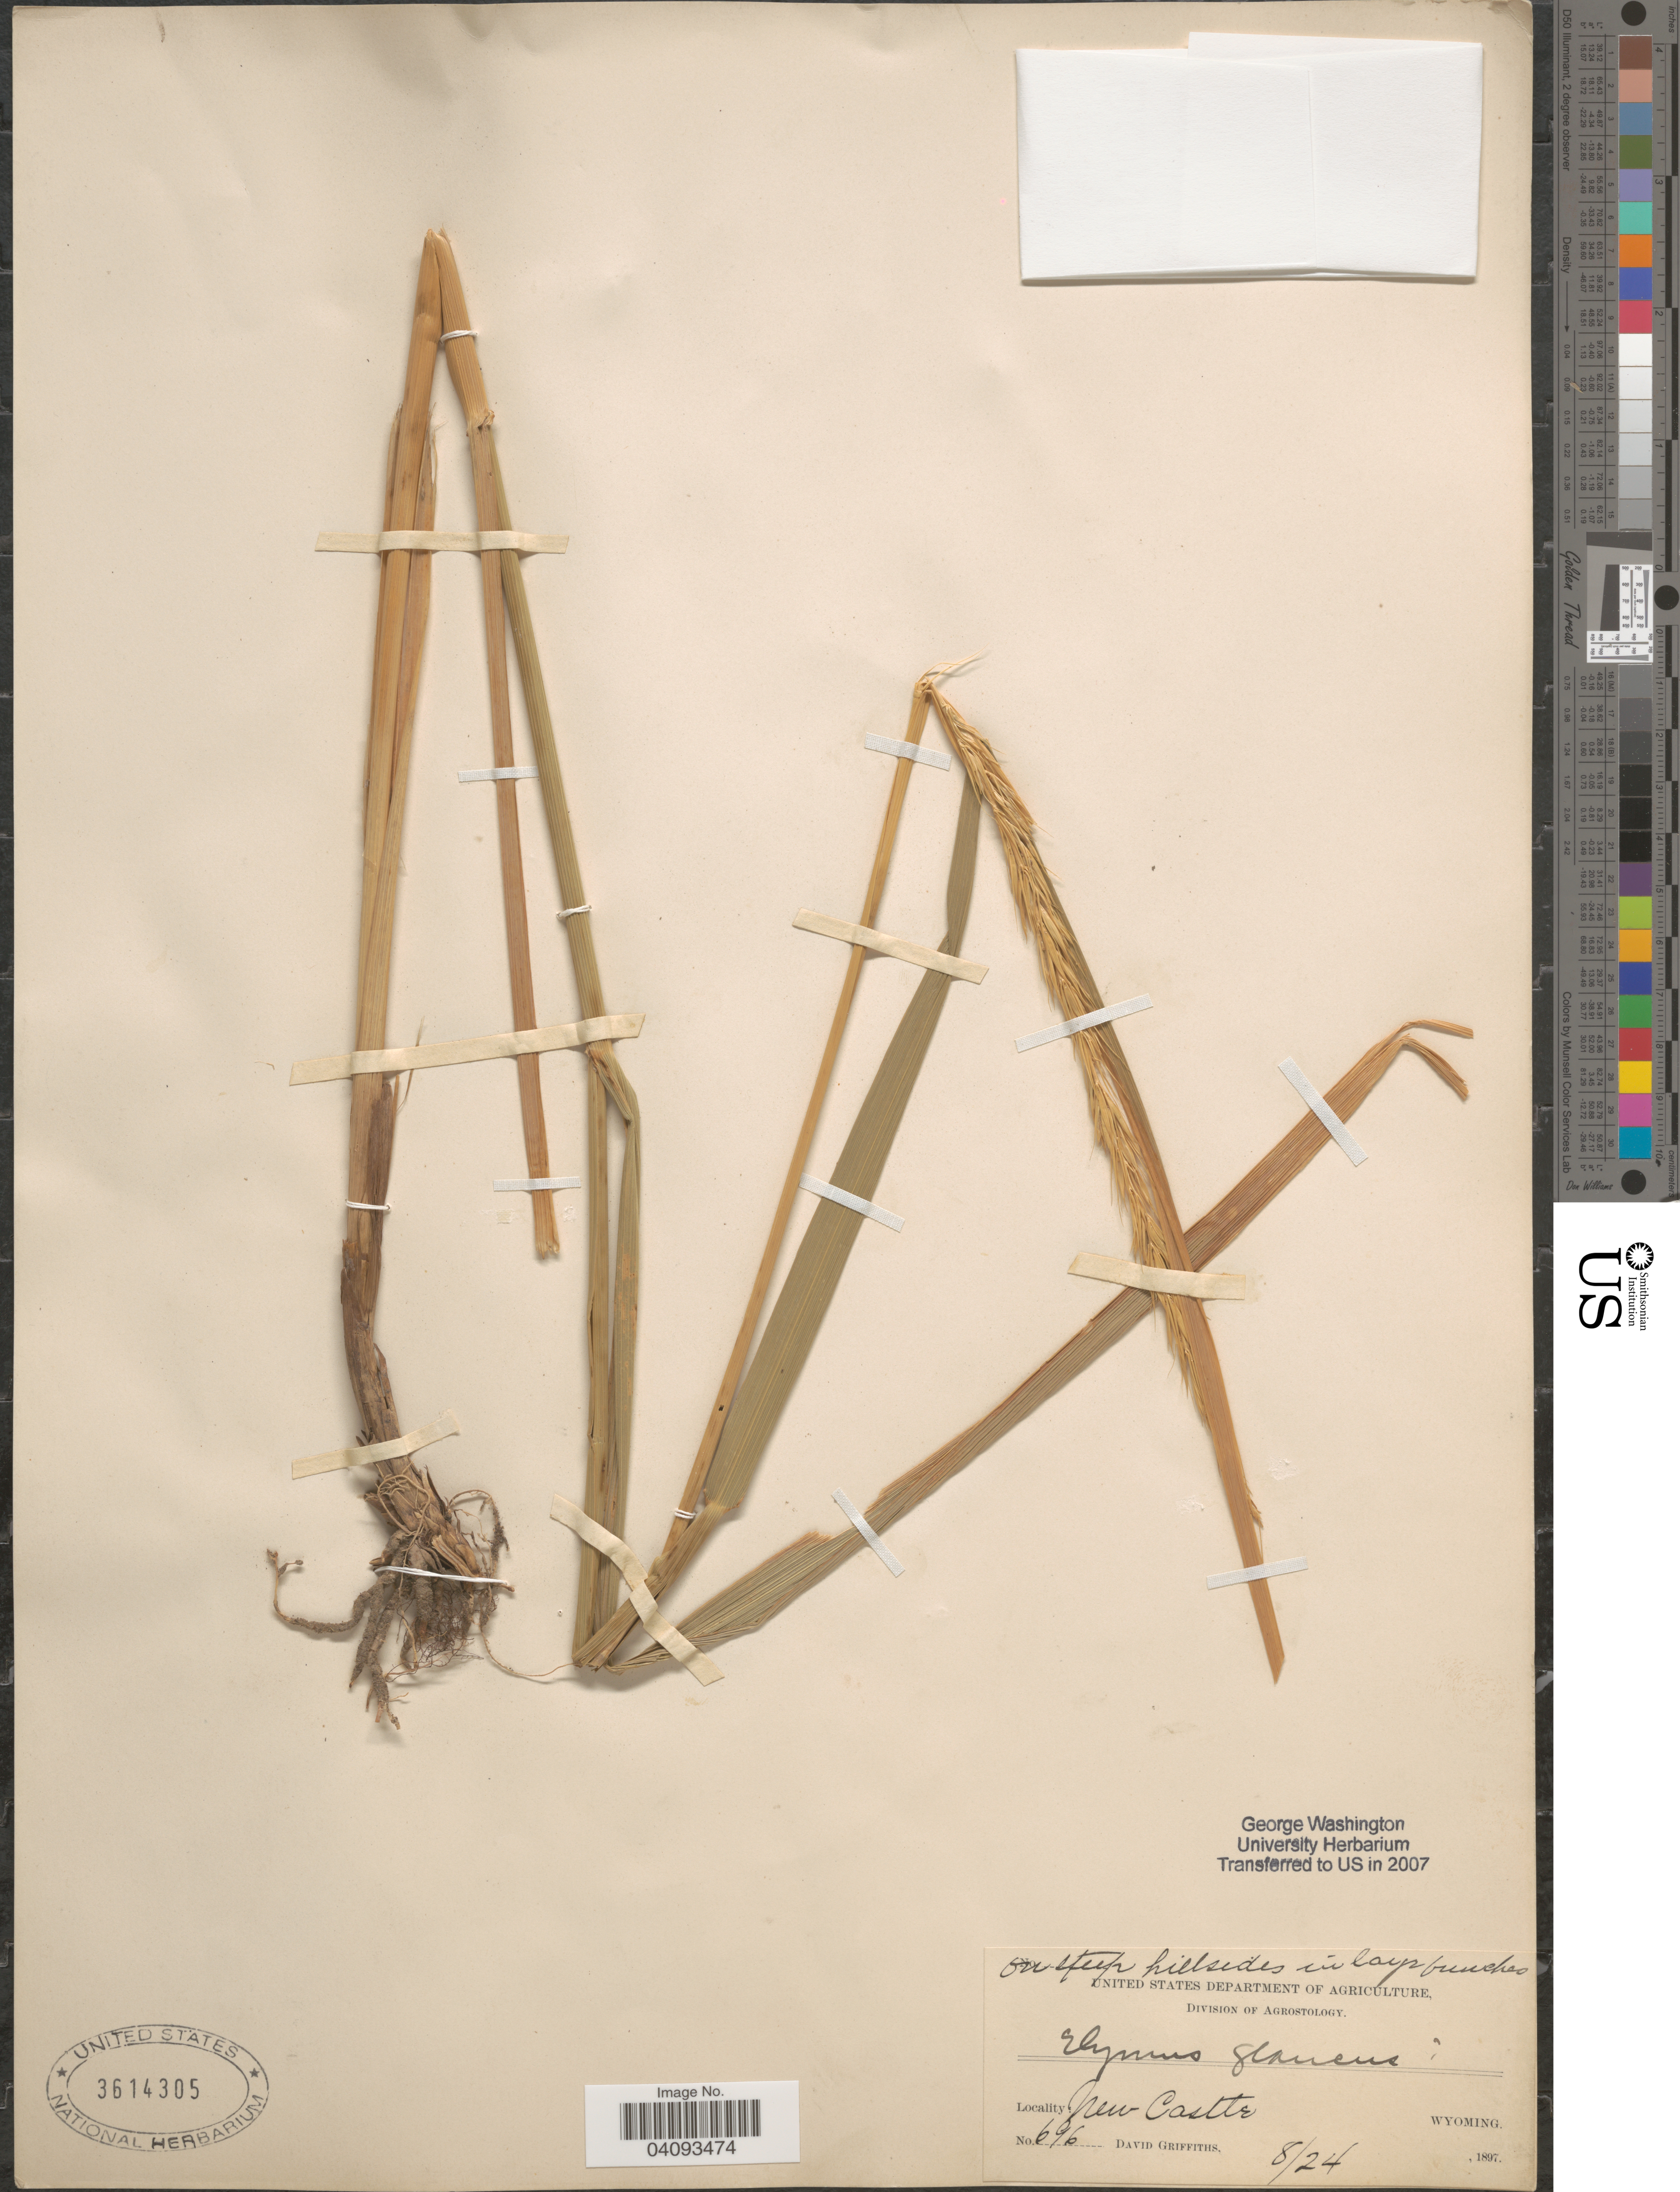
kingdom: Plantae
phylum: Tracheophyta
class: Liliopsida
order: Poales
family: Poaceae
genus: Elymus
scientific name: Elymus glaucus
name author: Buckley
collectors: D. Griffiths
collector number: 696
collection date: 1897-08-24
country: United States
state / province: Wyoming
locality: New Castle.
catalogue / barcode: US 3614305